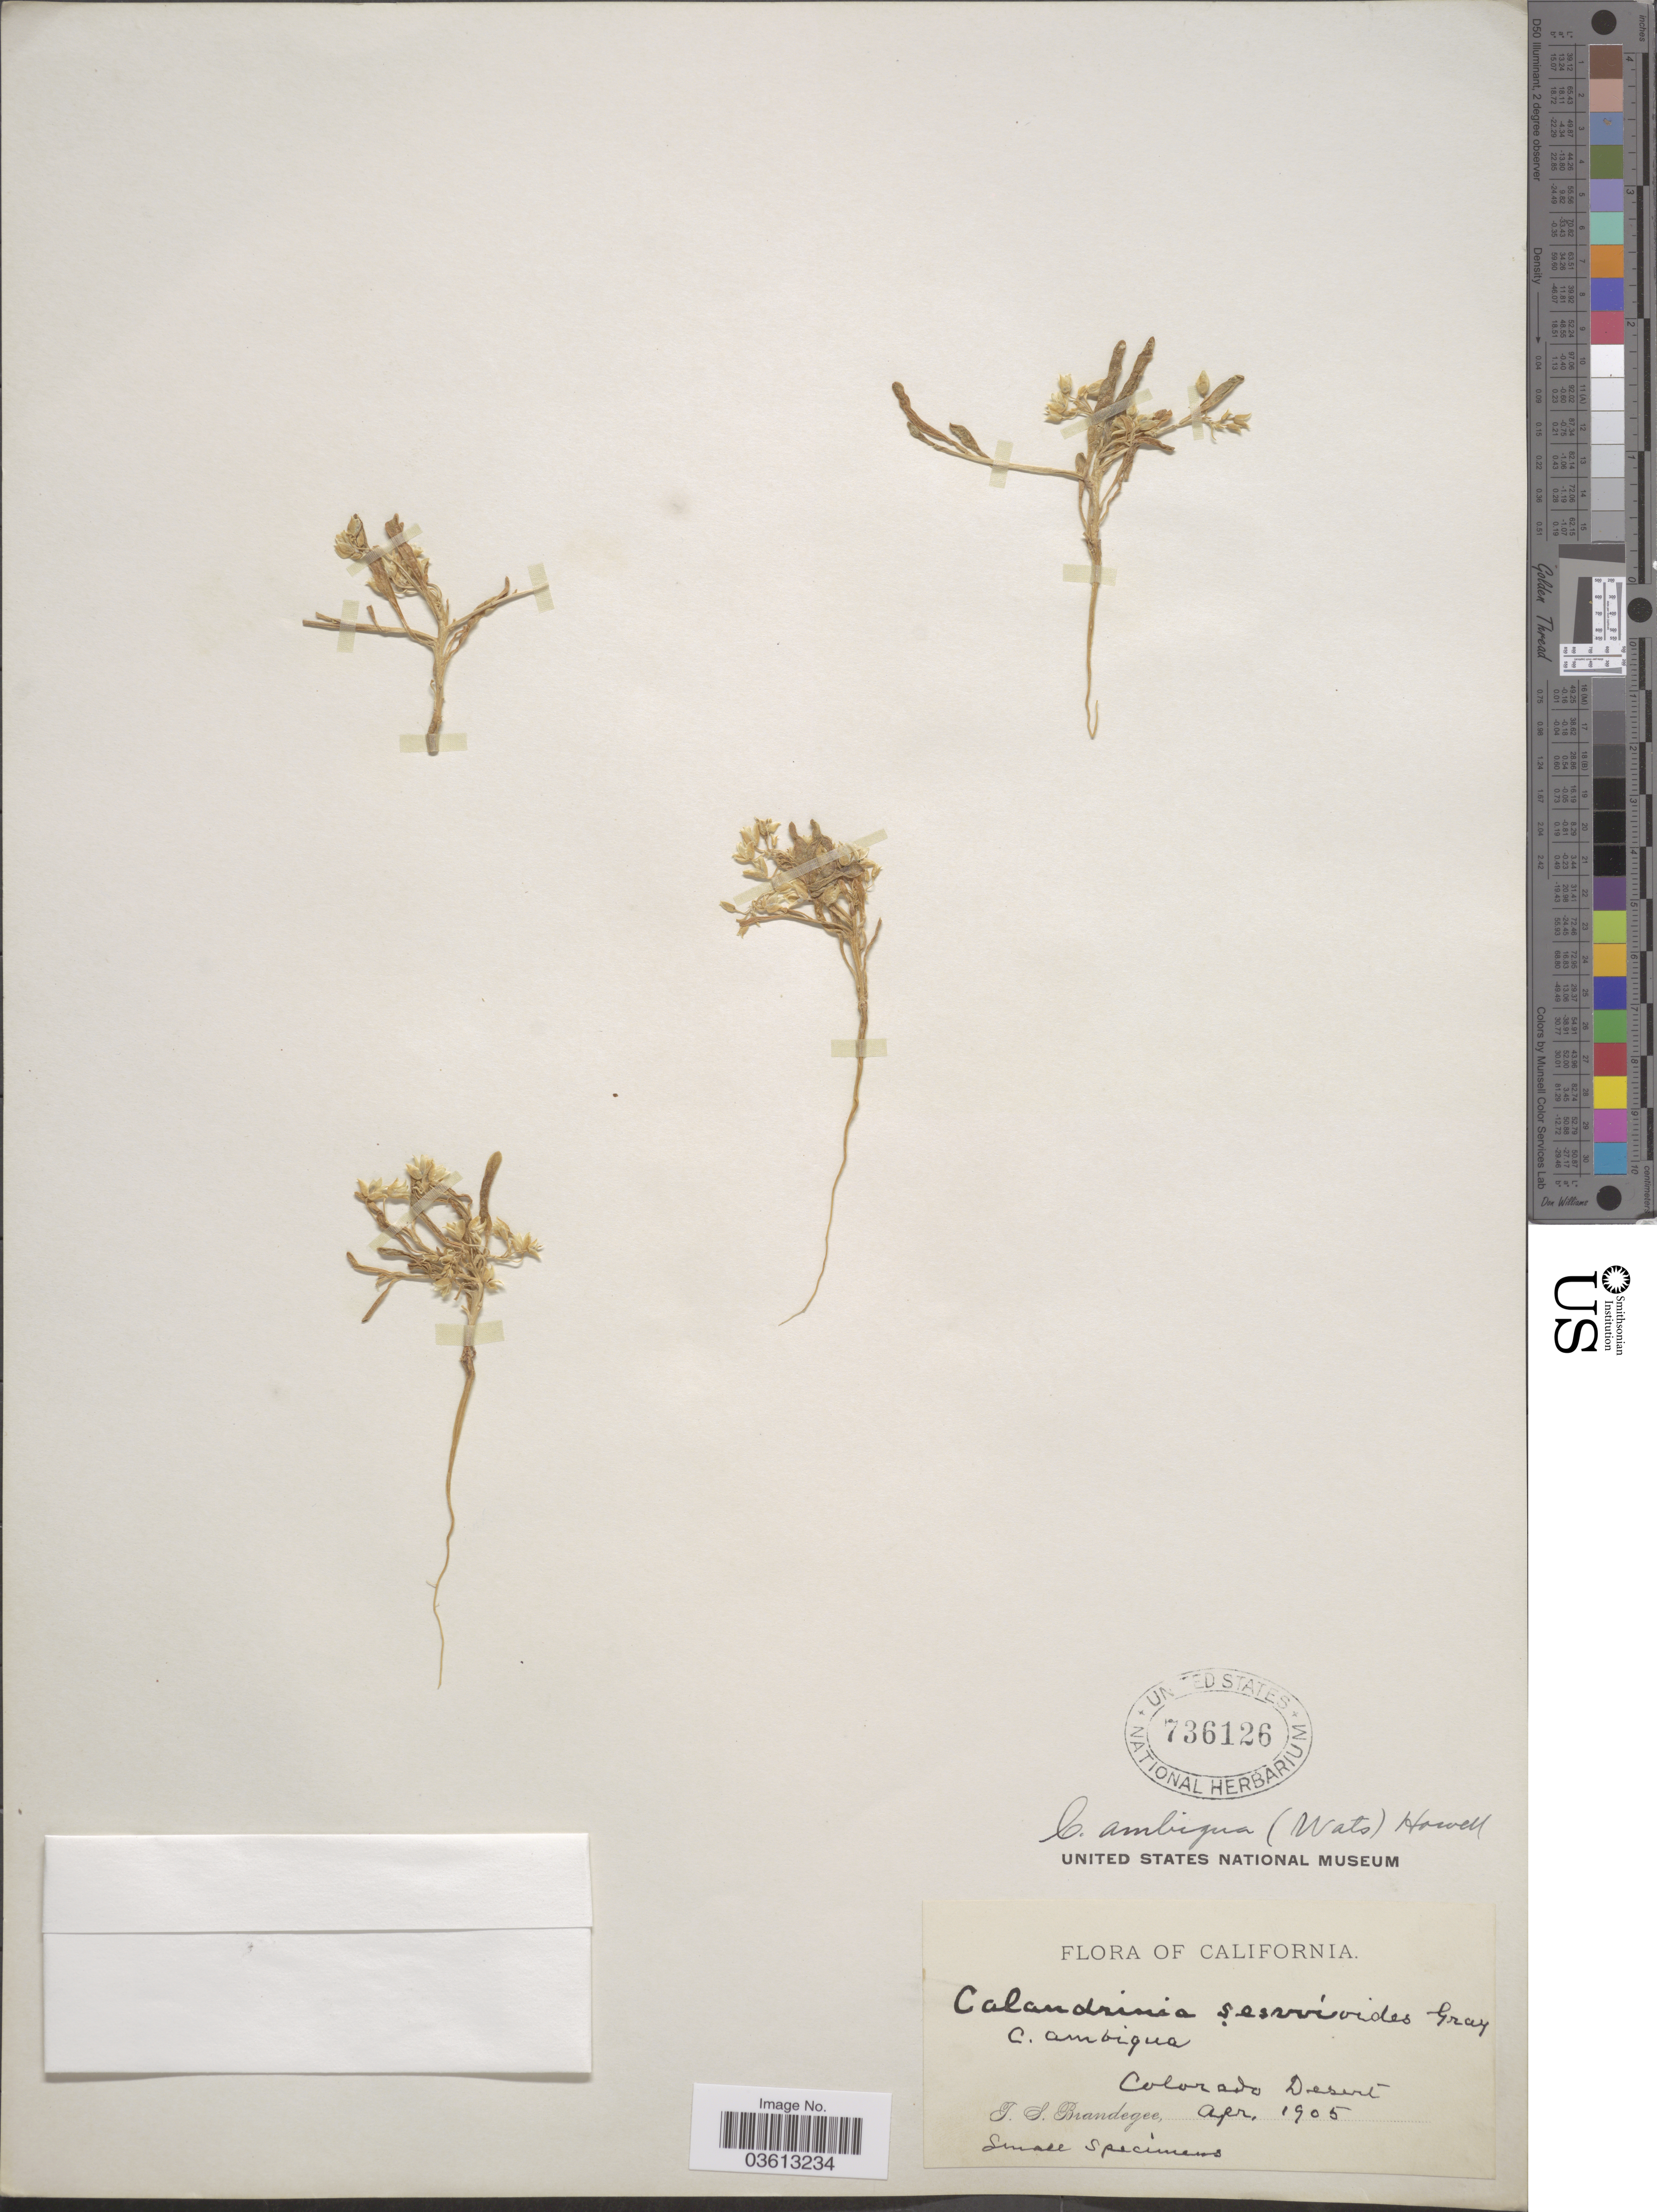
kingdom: Plantae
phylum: Tracheophyta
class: Magnoliopsida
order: Caryophyllales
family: Montiaceae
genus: Thingia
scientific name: Thingia ambigua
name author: (S. Watson) Hershk.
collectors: T. S. Brandegee (herbarium)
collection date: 1905-04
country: United States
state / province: California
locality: Colorado Desert.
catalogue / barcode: US 736126